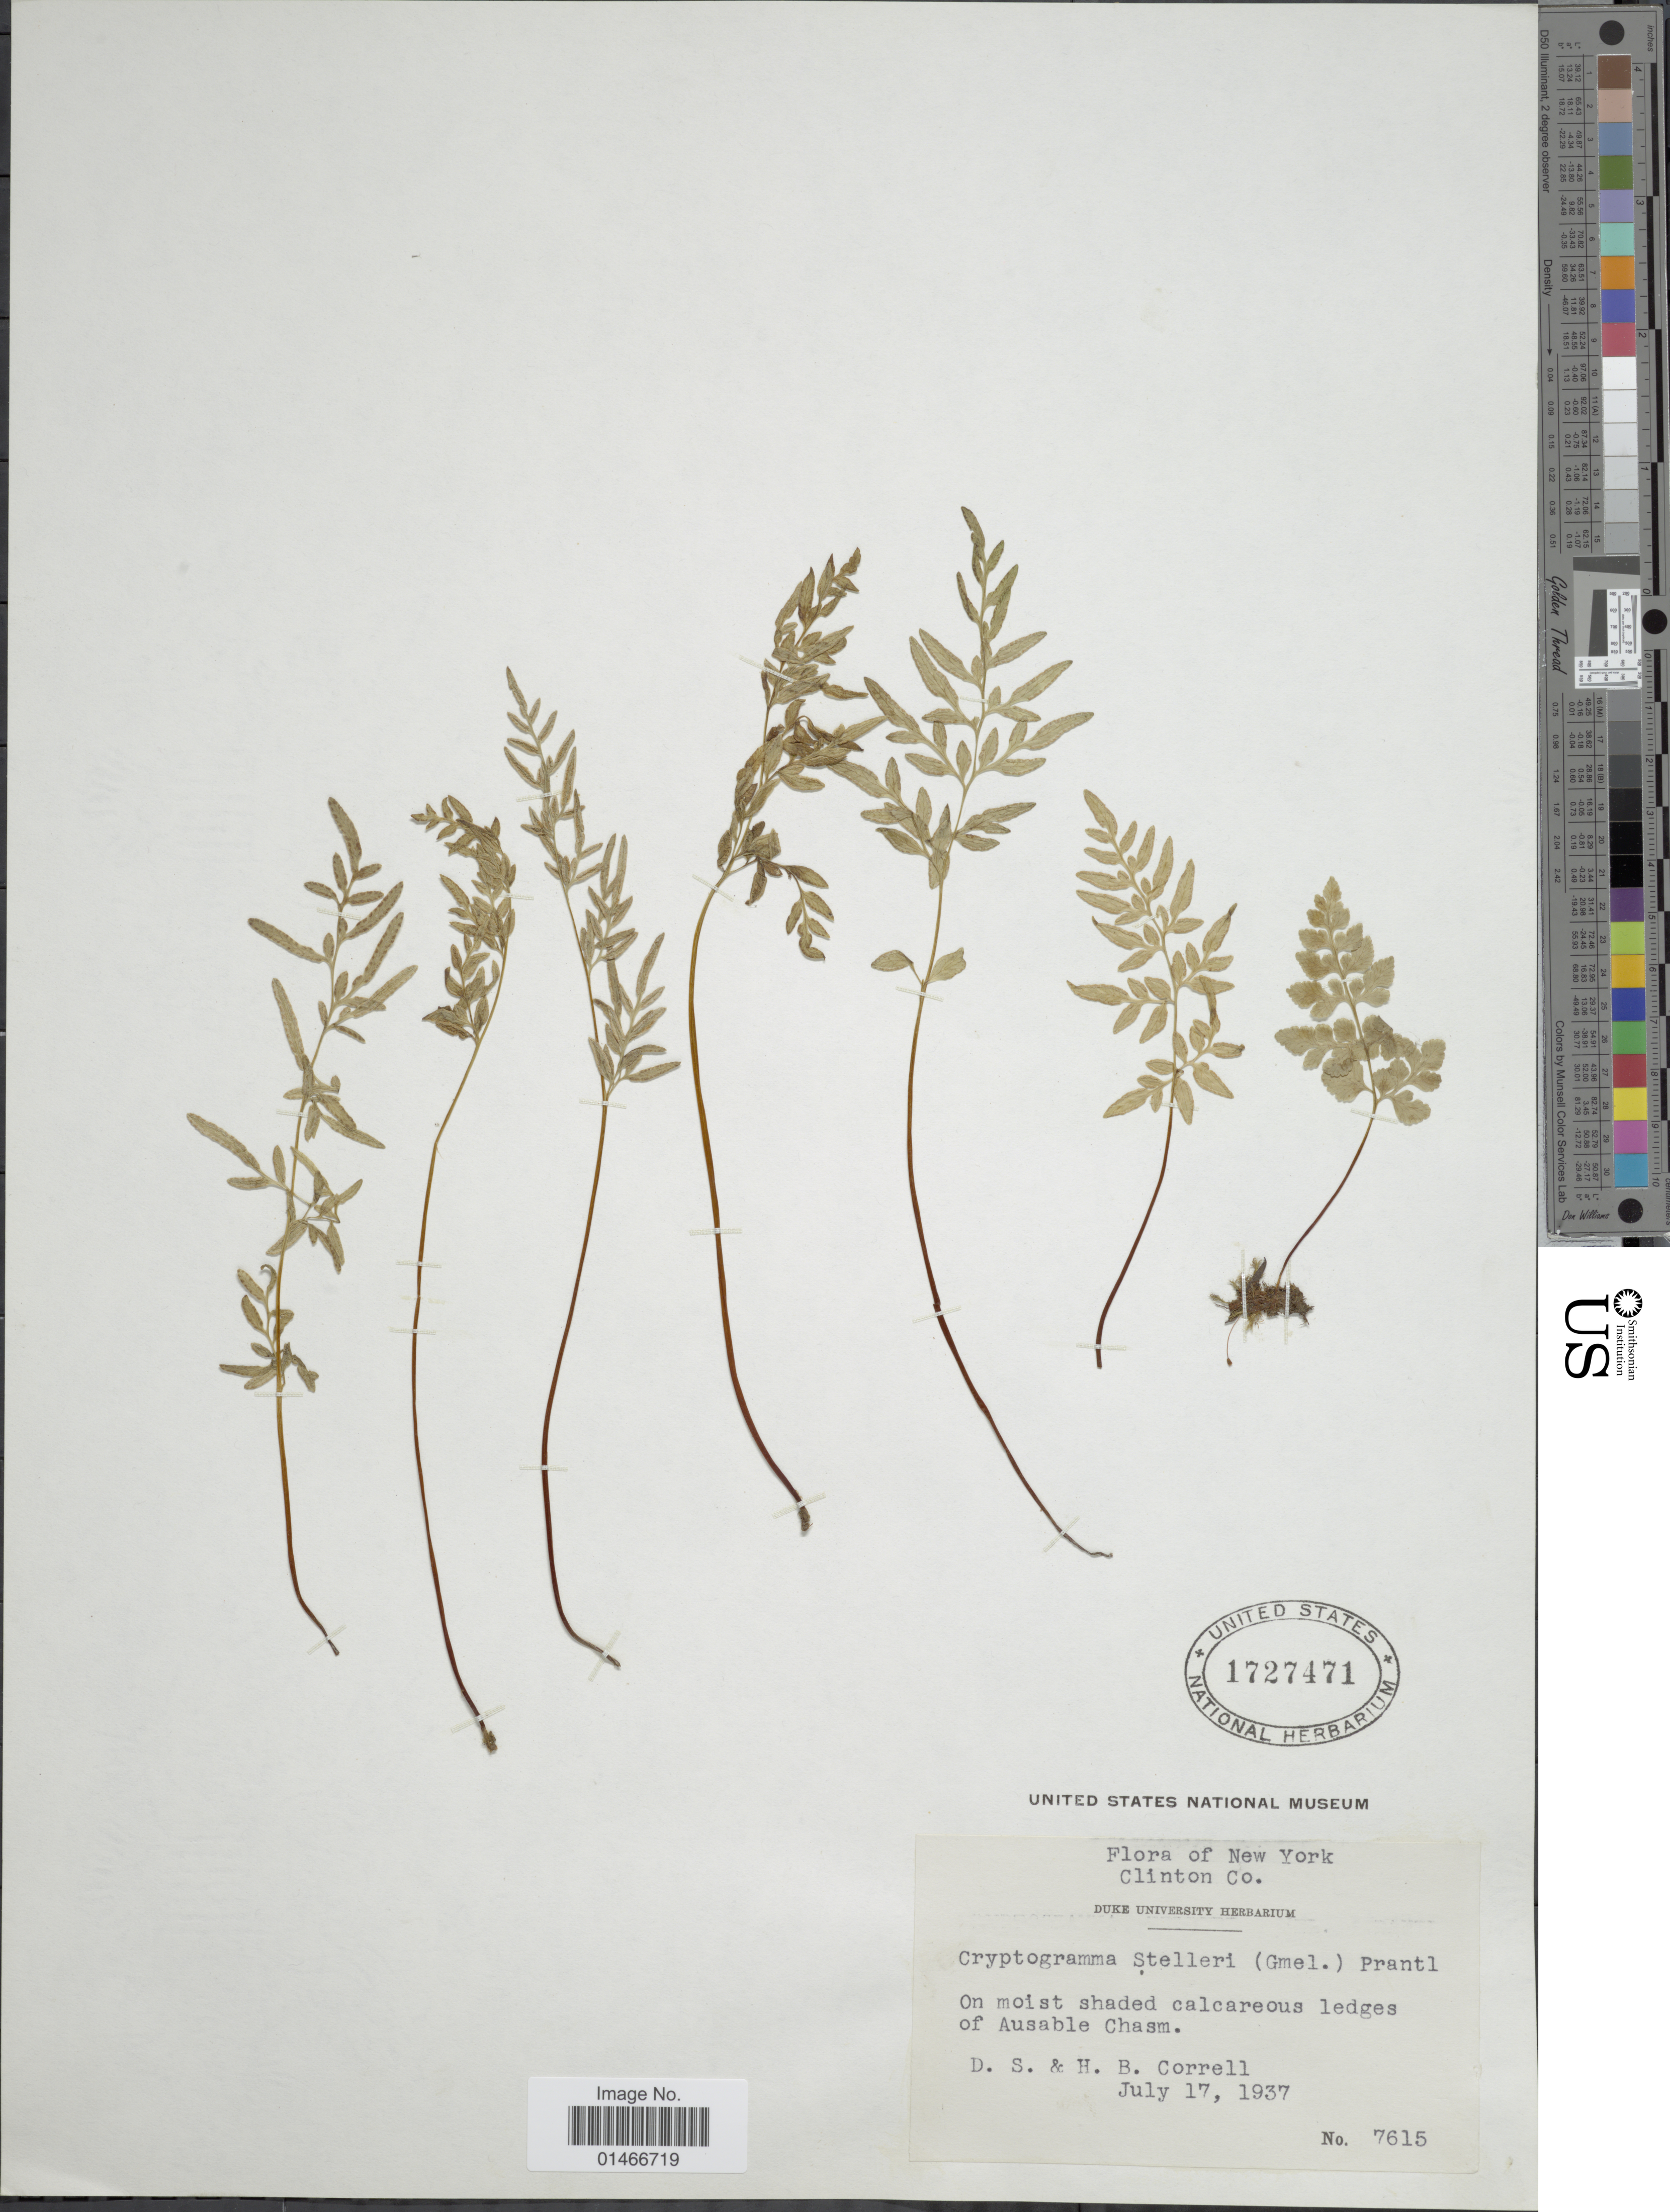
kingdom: Plantae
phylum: Tracheophyta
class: Polypodiopsida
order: Polypodiales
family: Pteridaceae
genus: Cryptogramma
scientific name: Cryptogramma stelleri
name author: (S.G. Gmel.) Prantl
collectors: D. S. Correll & H. Correll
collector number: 7615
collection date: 1937-07-17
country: United States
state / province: New York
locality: Clinton Co. Ausable Chasm.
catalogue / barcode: US 1727471